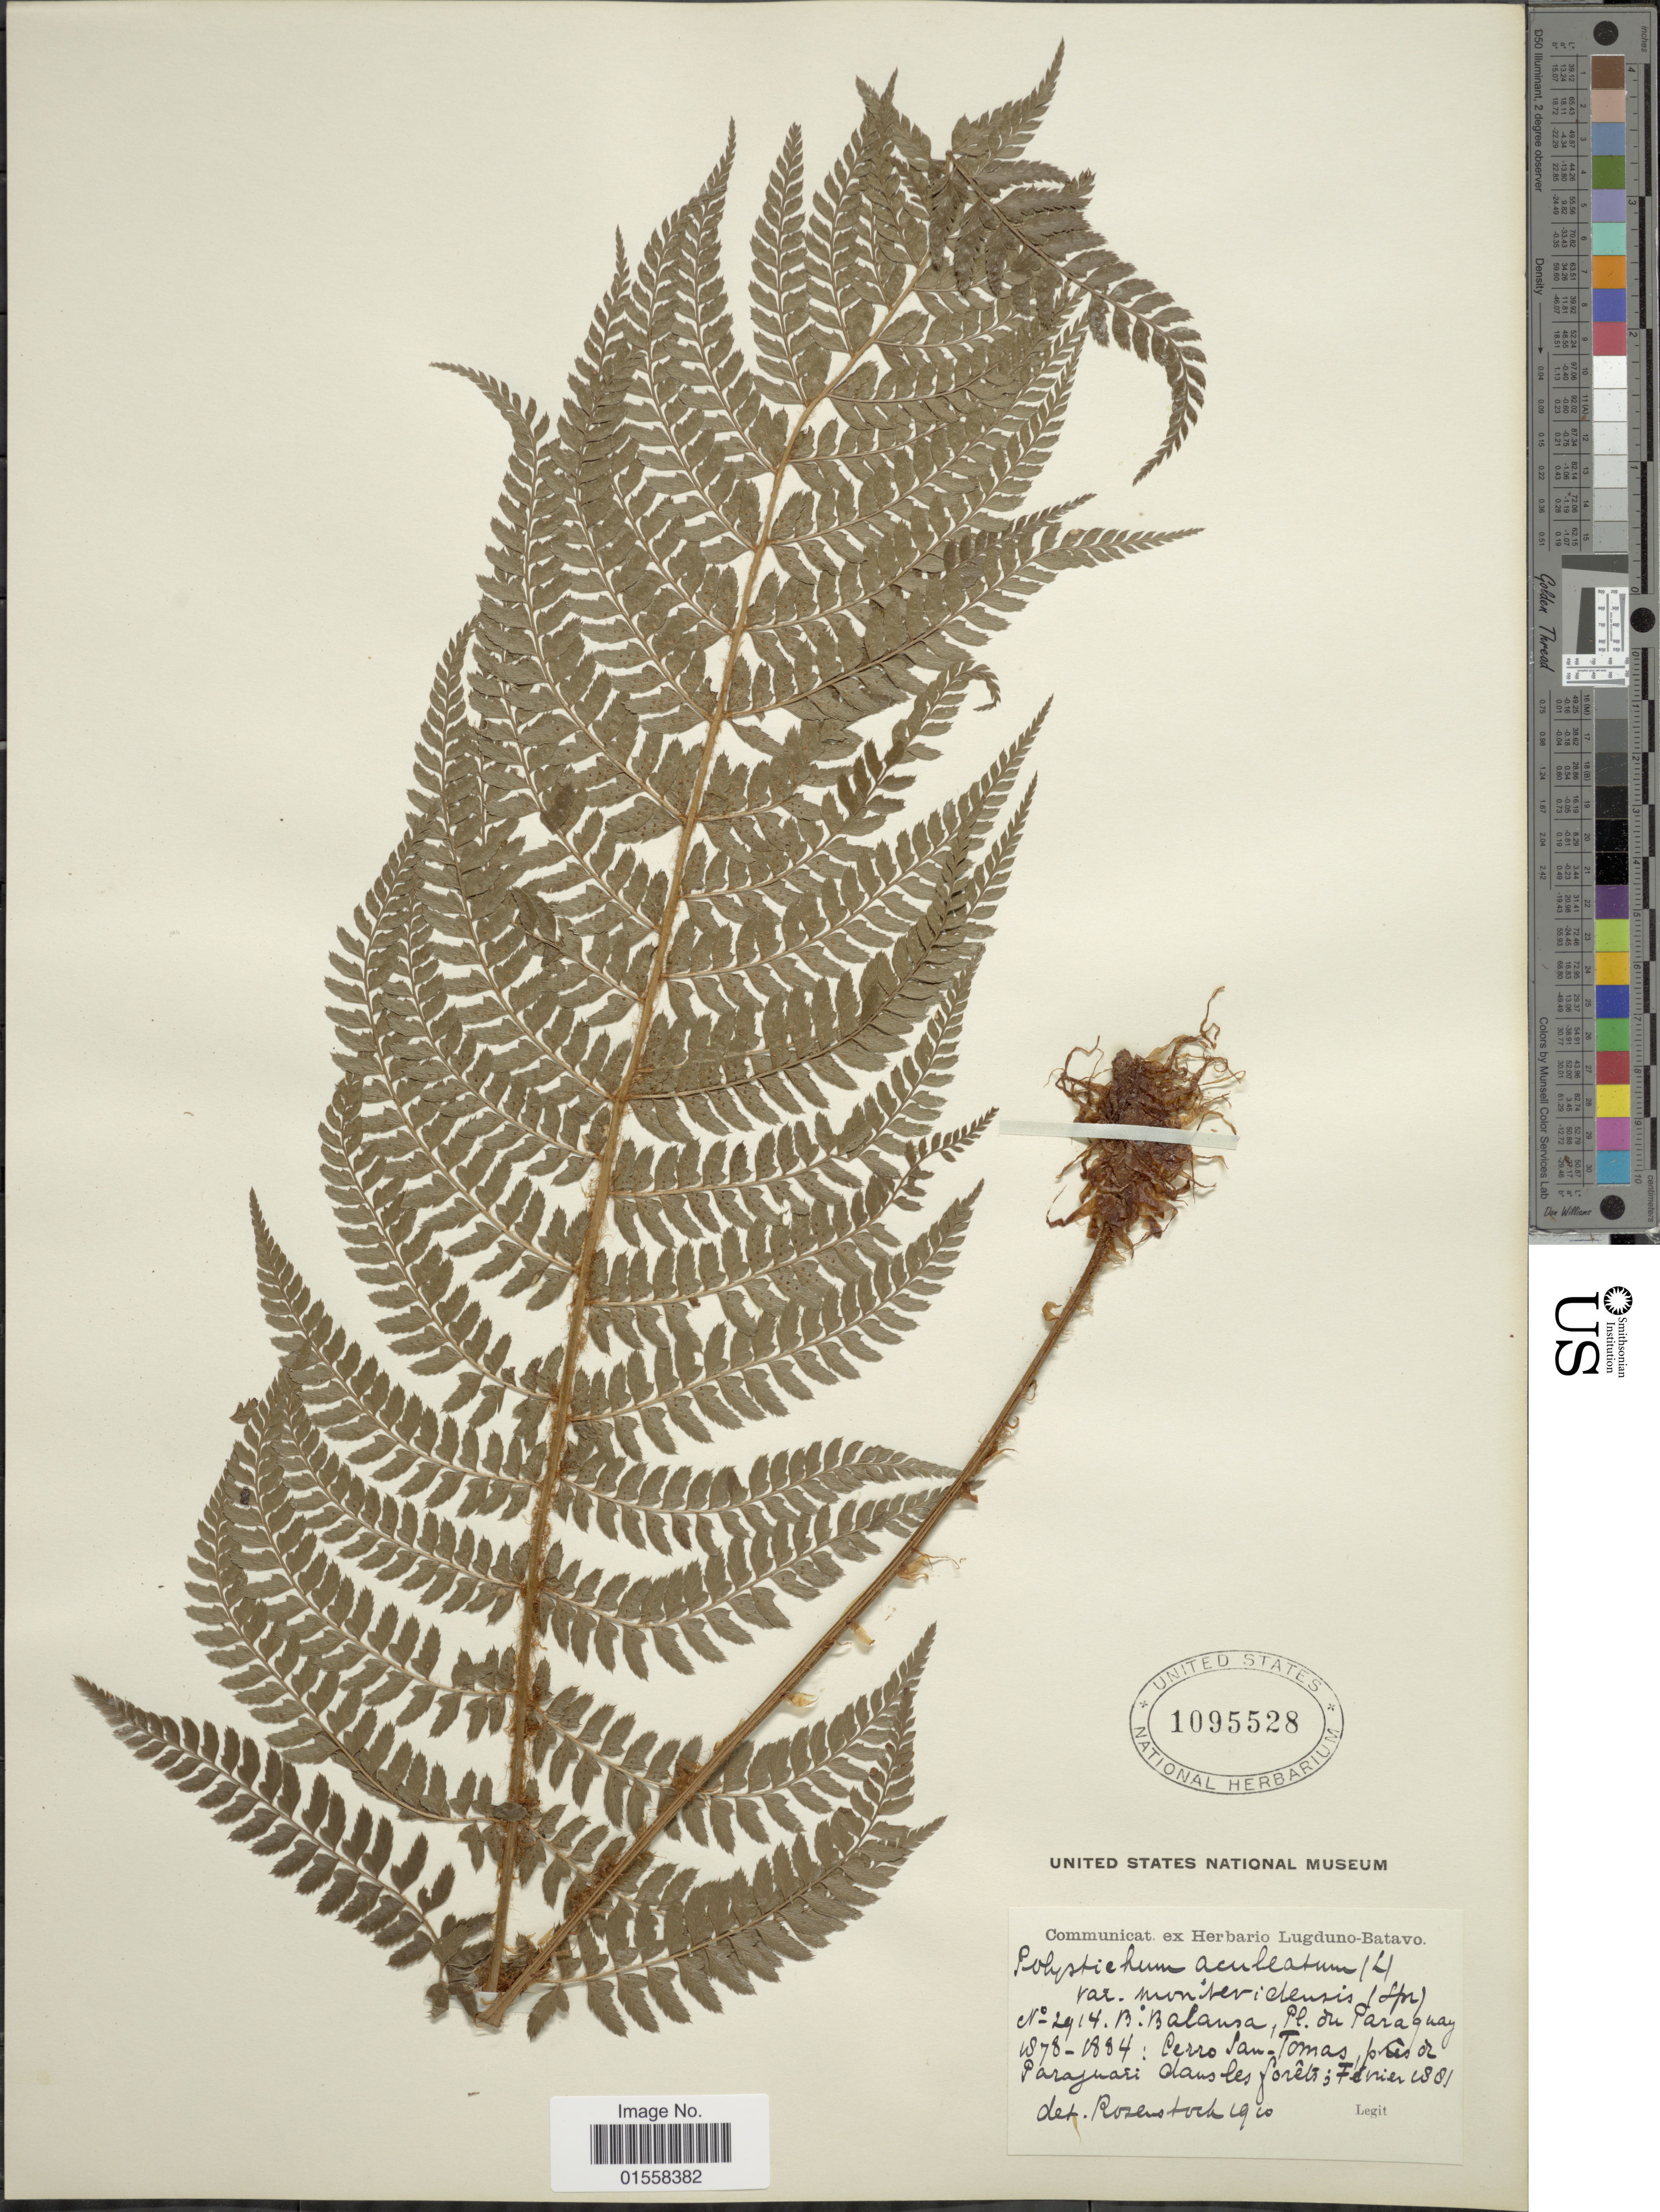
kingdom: Plantae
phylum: Tracheophyta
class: Polypodiopsida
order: Polypodiales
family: Dryopteridaceae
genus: Polystichum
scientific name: Polystichum montevidense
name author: (Spreng.) Rosenst.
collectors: B. Balansa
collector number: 2914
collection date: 1881-02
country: Paraguay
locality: Cerro San-Tomas, pres de Parajuari dans les forets.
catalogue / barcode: US 1095528